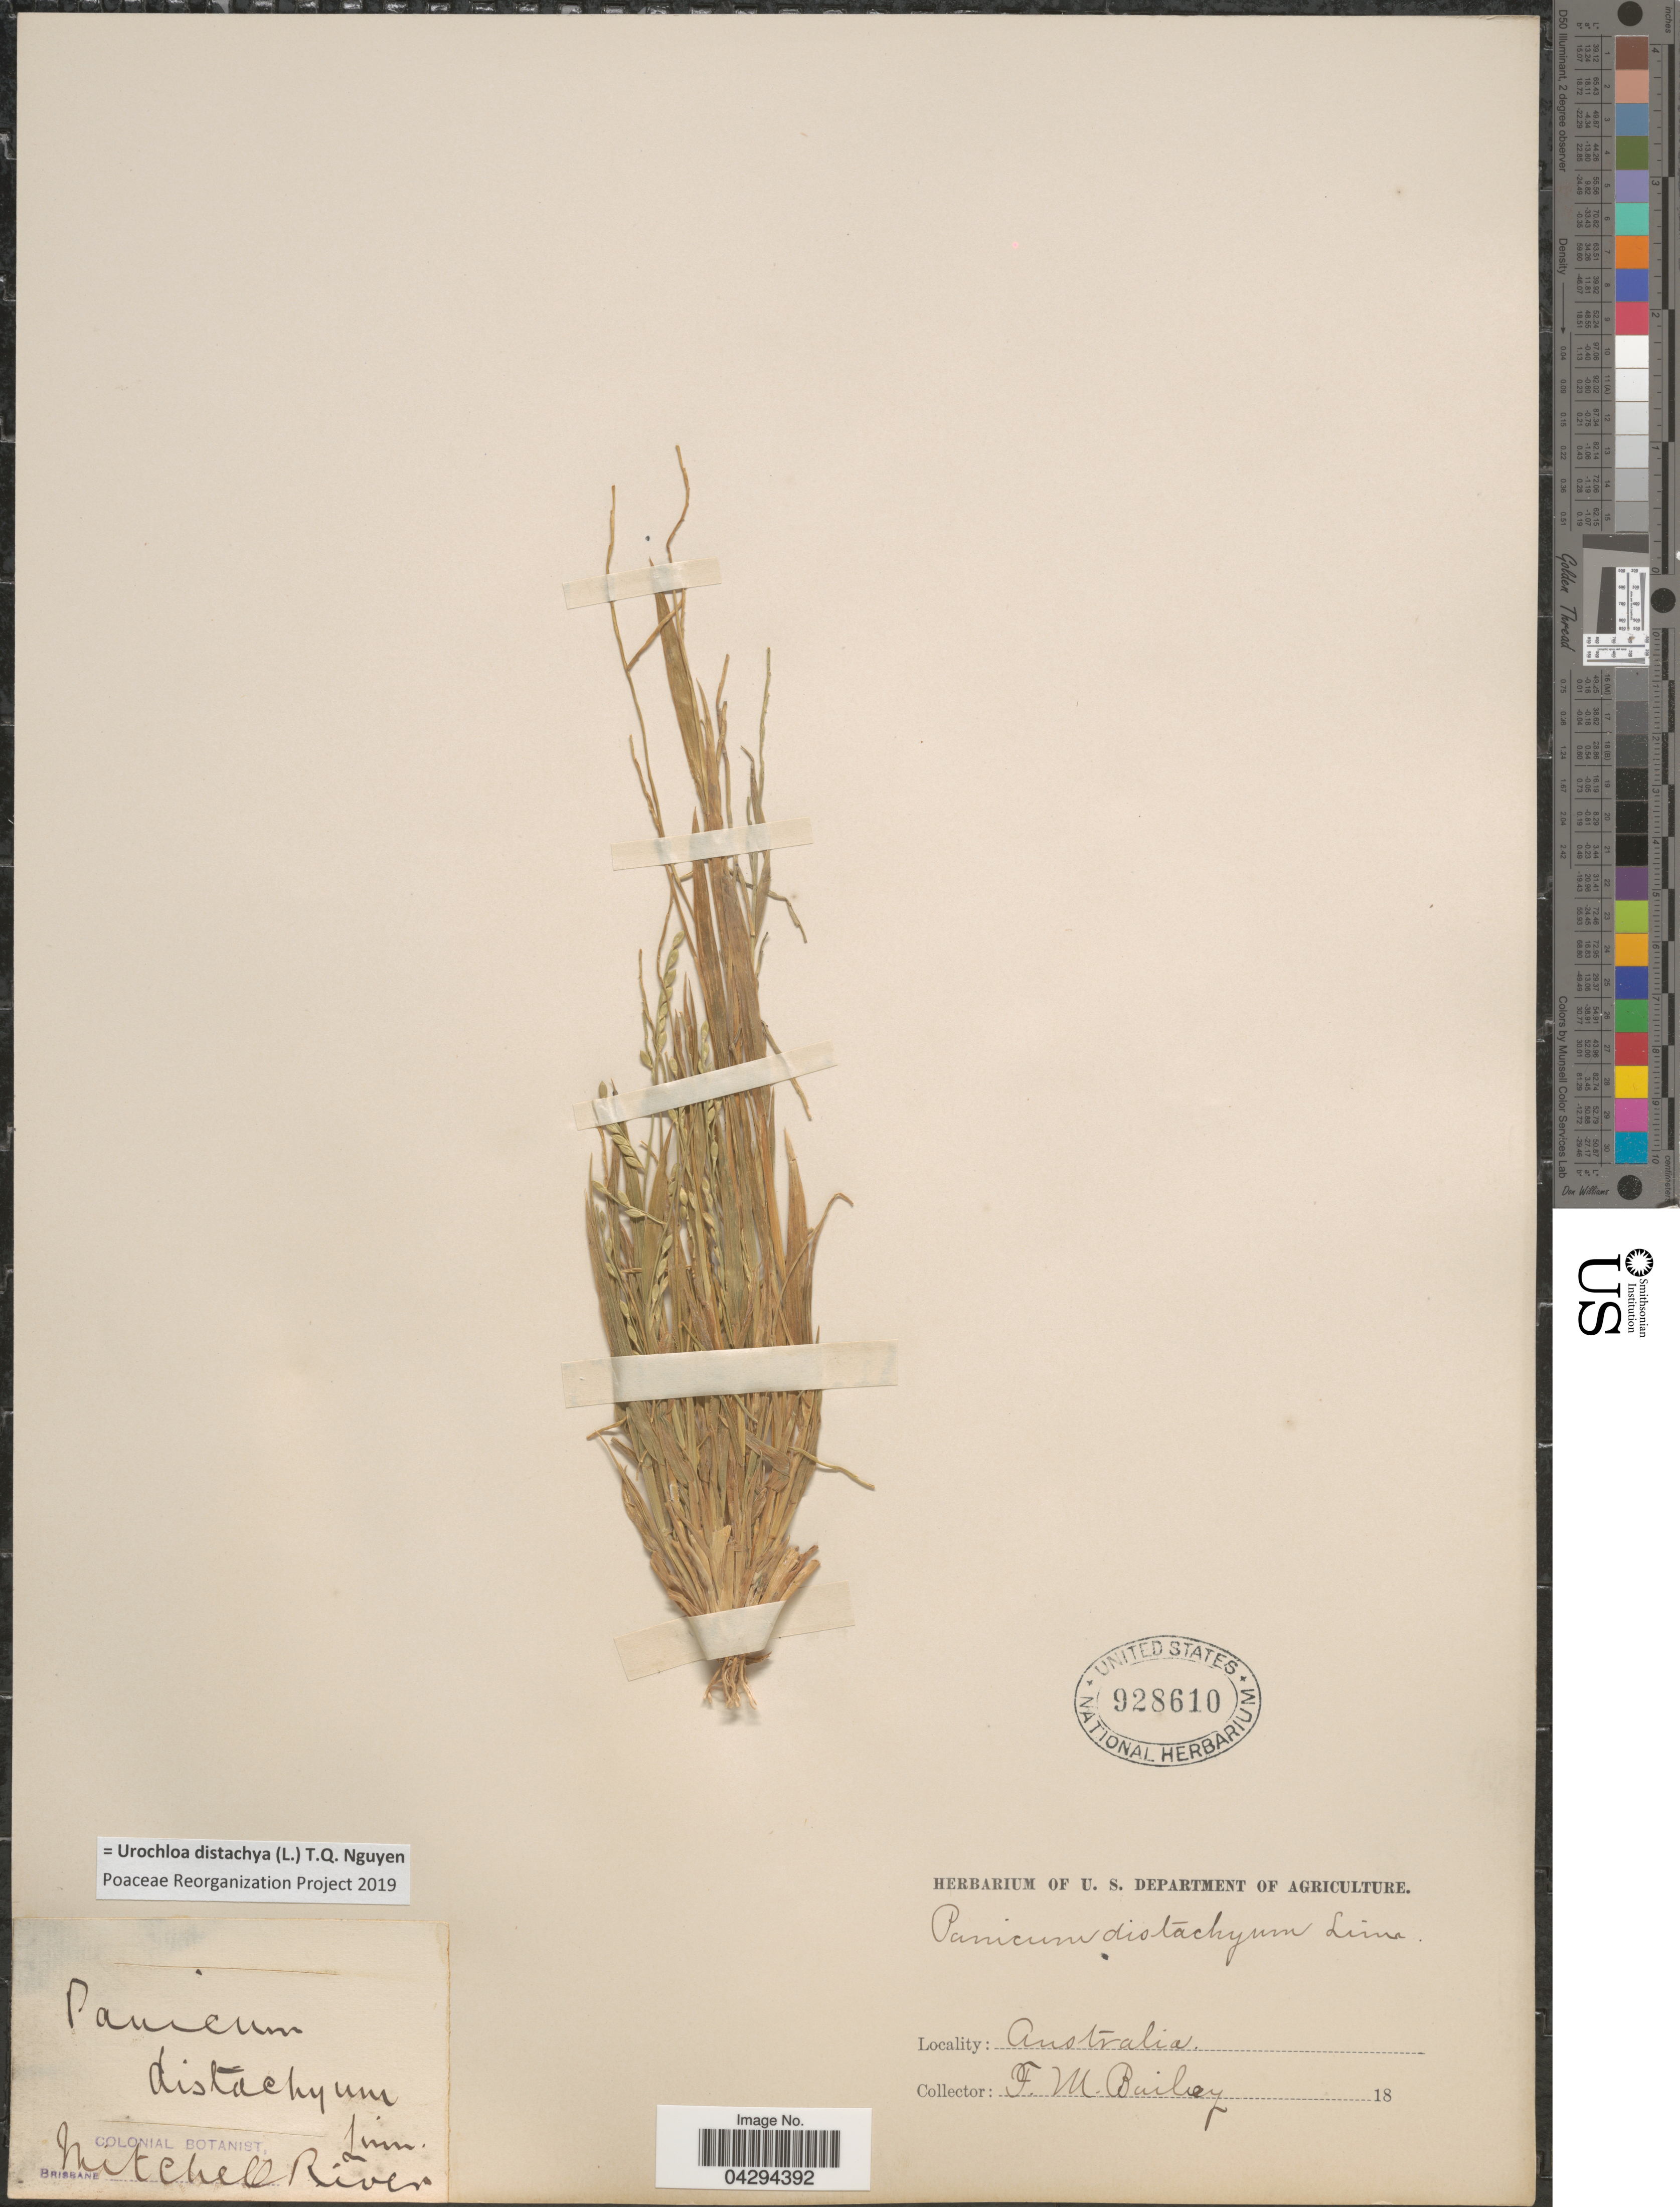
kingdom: Plantae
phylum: Tracheophyta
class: Liliopsida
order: Poales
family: Poaceae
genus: Urochloa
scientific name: Urochloa distachya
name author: (L.) T.Q. Nguyen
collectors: F. M. Bailey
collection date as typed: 18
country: Australia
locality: Mitchell River.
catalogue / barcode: US 928610